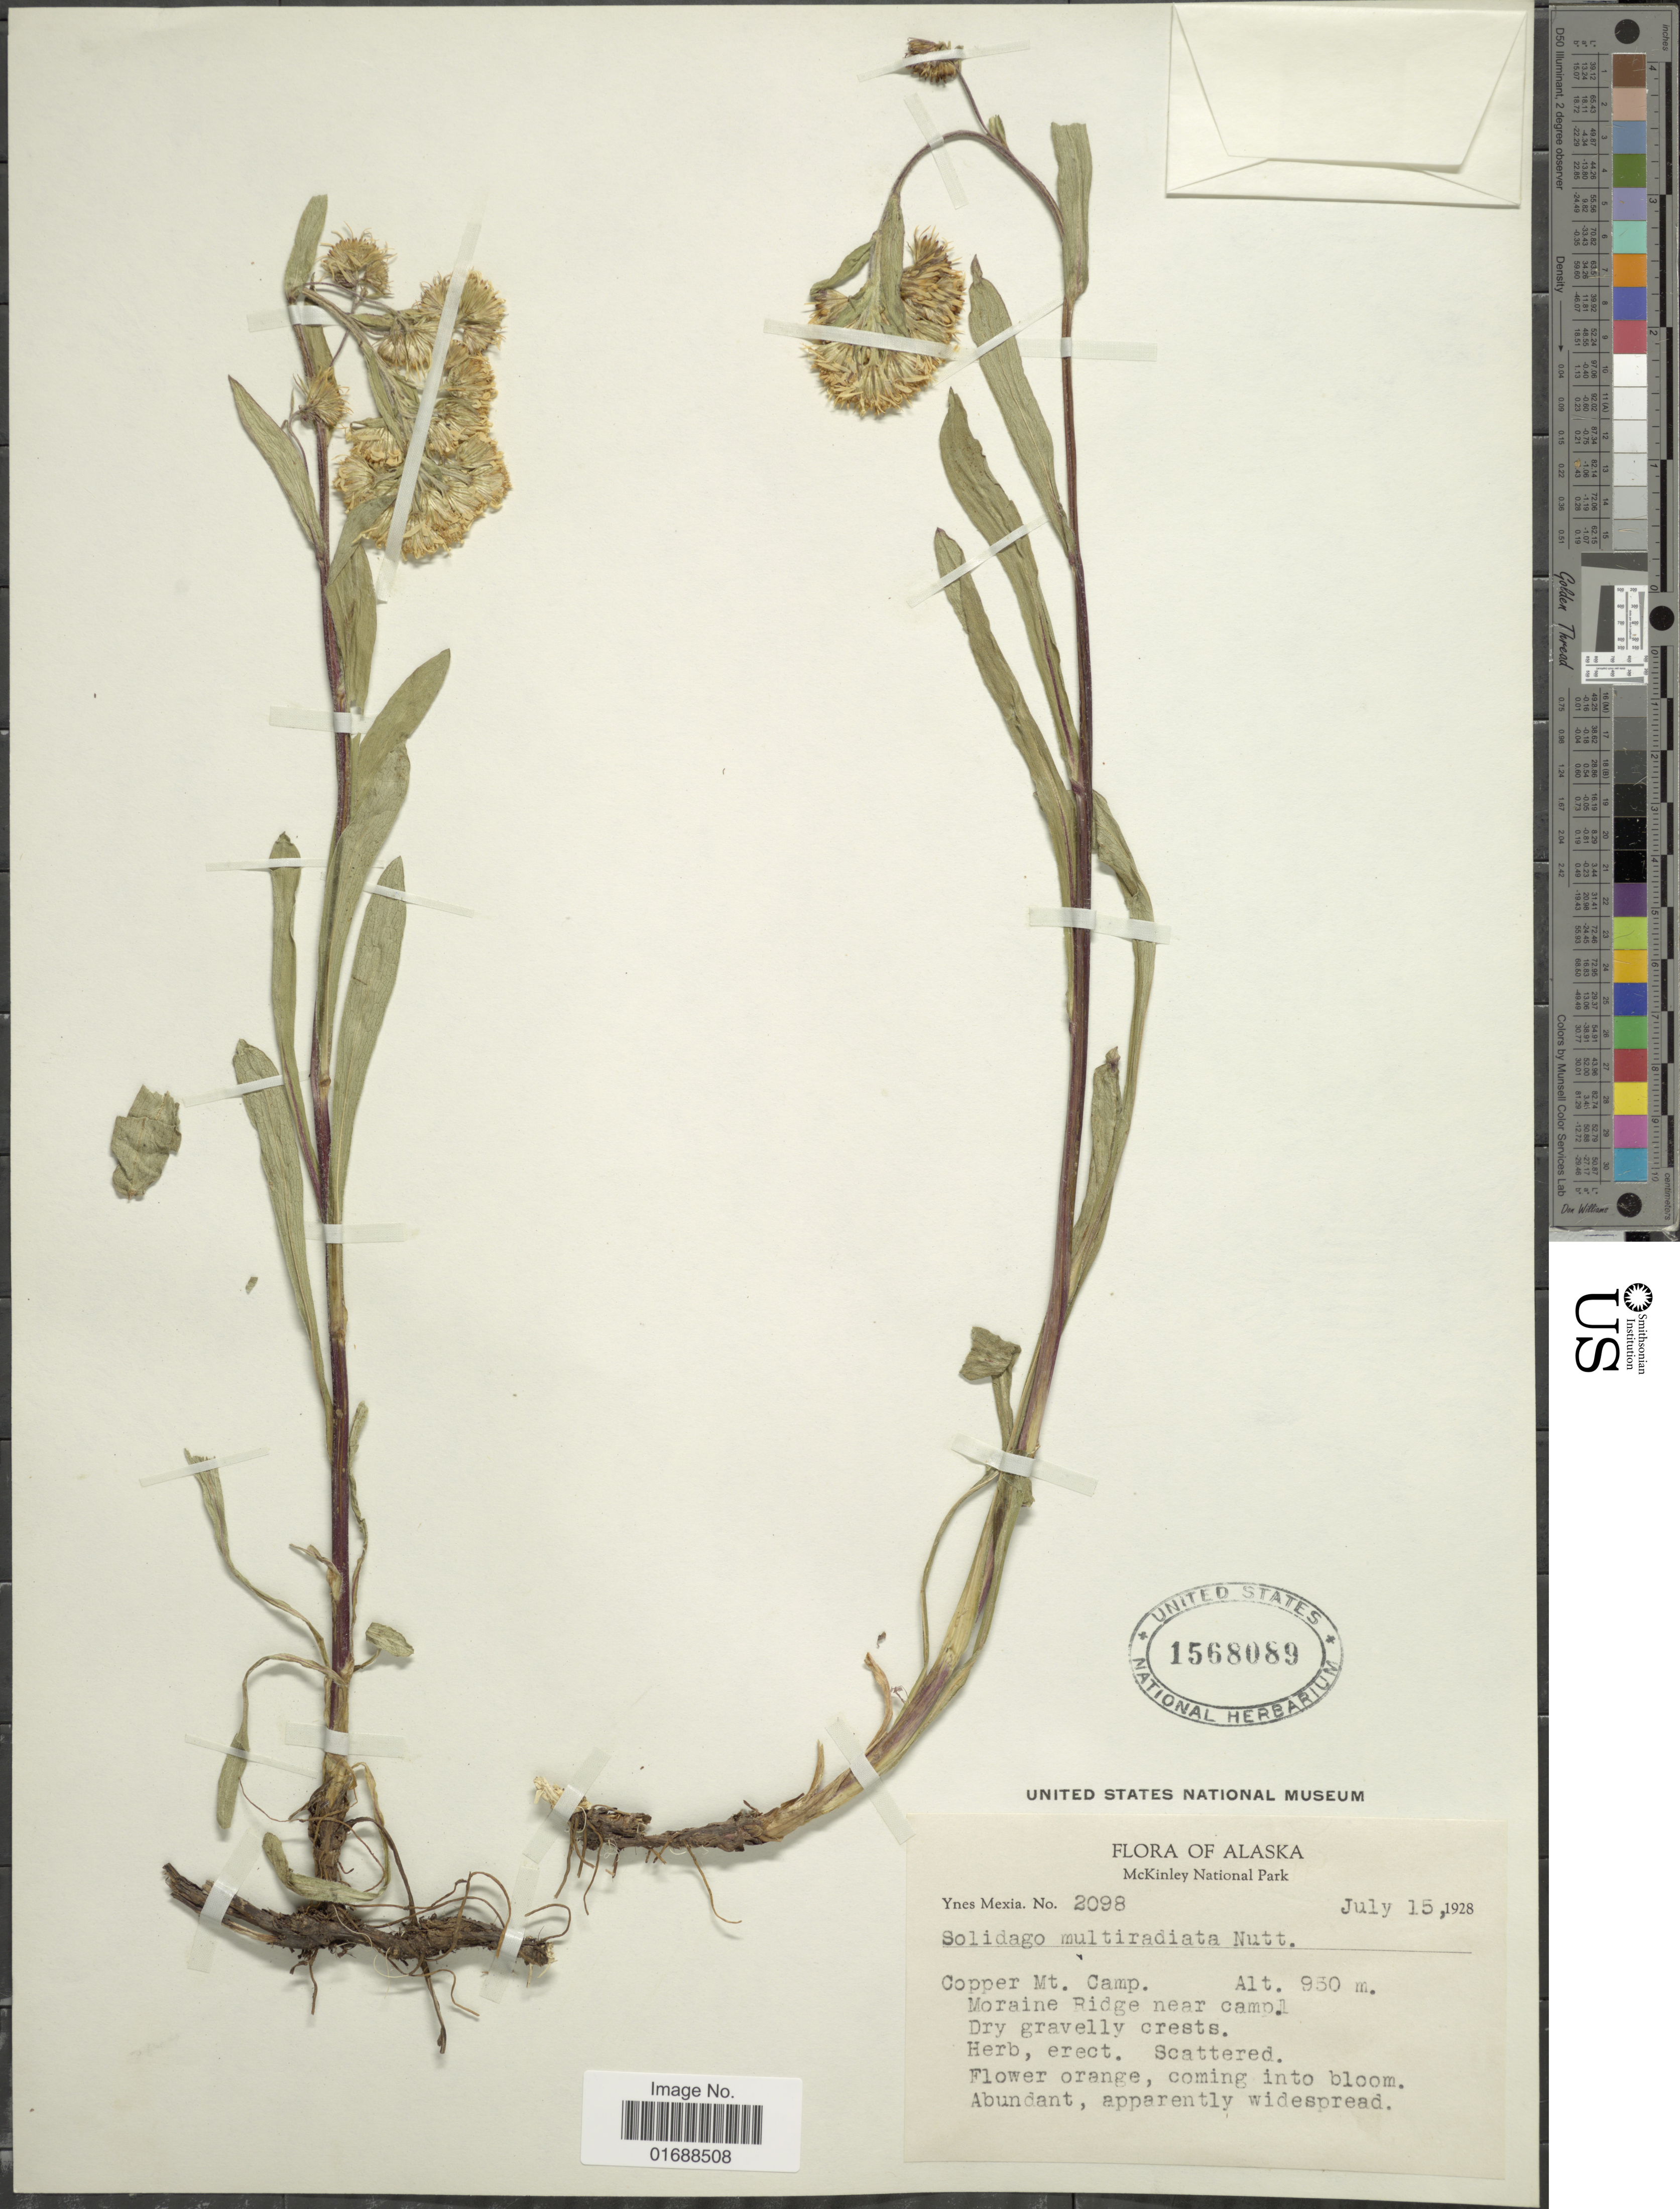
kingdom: Plantae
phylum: Tracheophyta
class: Magnoliopsida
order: Asterales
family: Asteraceae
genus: Solidago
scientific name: Solidago multiradiata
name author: Aiton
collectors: Y. Mexia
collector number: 2098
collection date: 1928-07-15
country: United States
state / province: Alaska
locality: McKinley National Park, Copper Mt. Camp. Moraine Ridge near Camp.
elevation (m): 950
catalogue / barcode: US 1568089